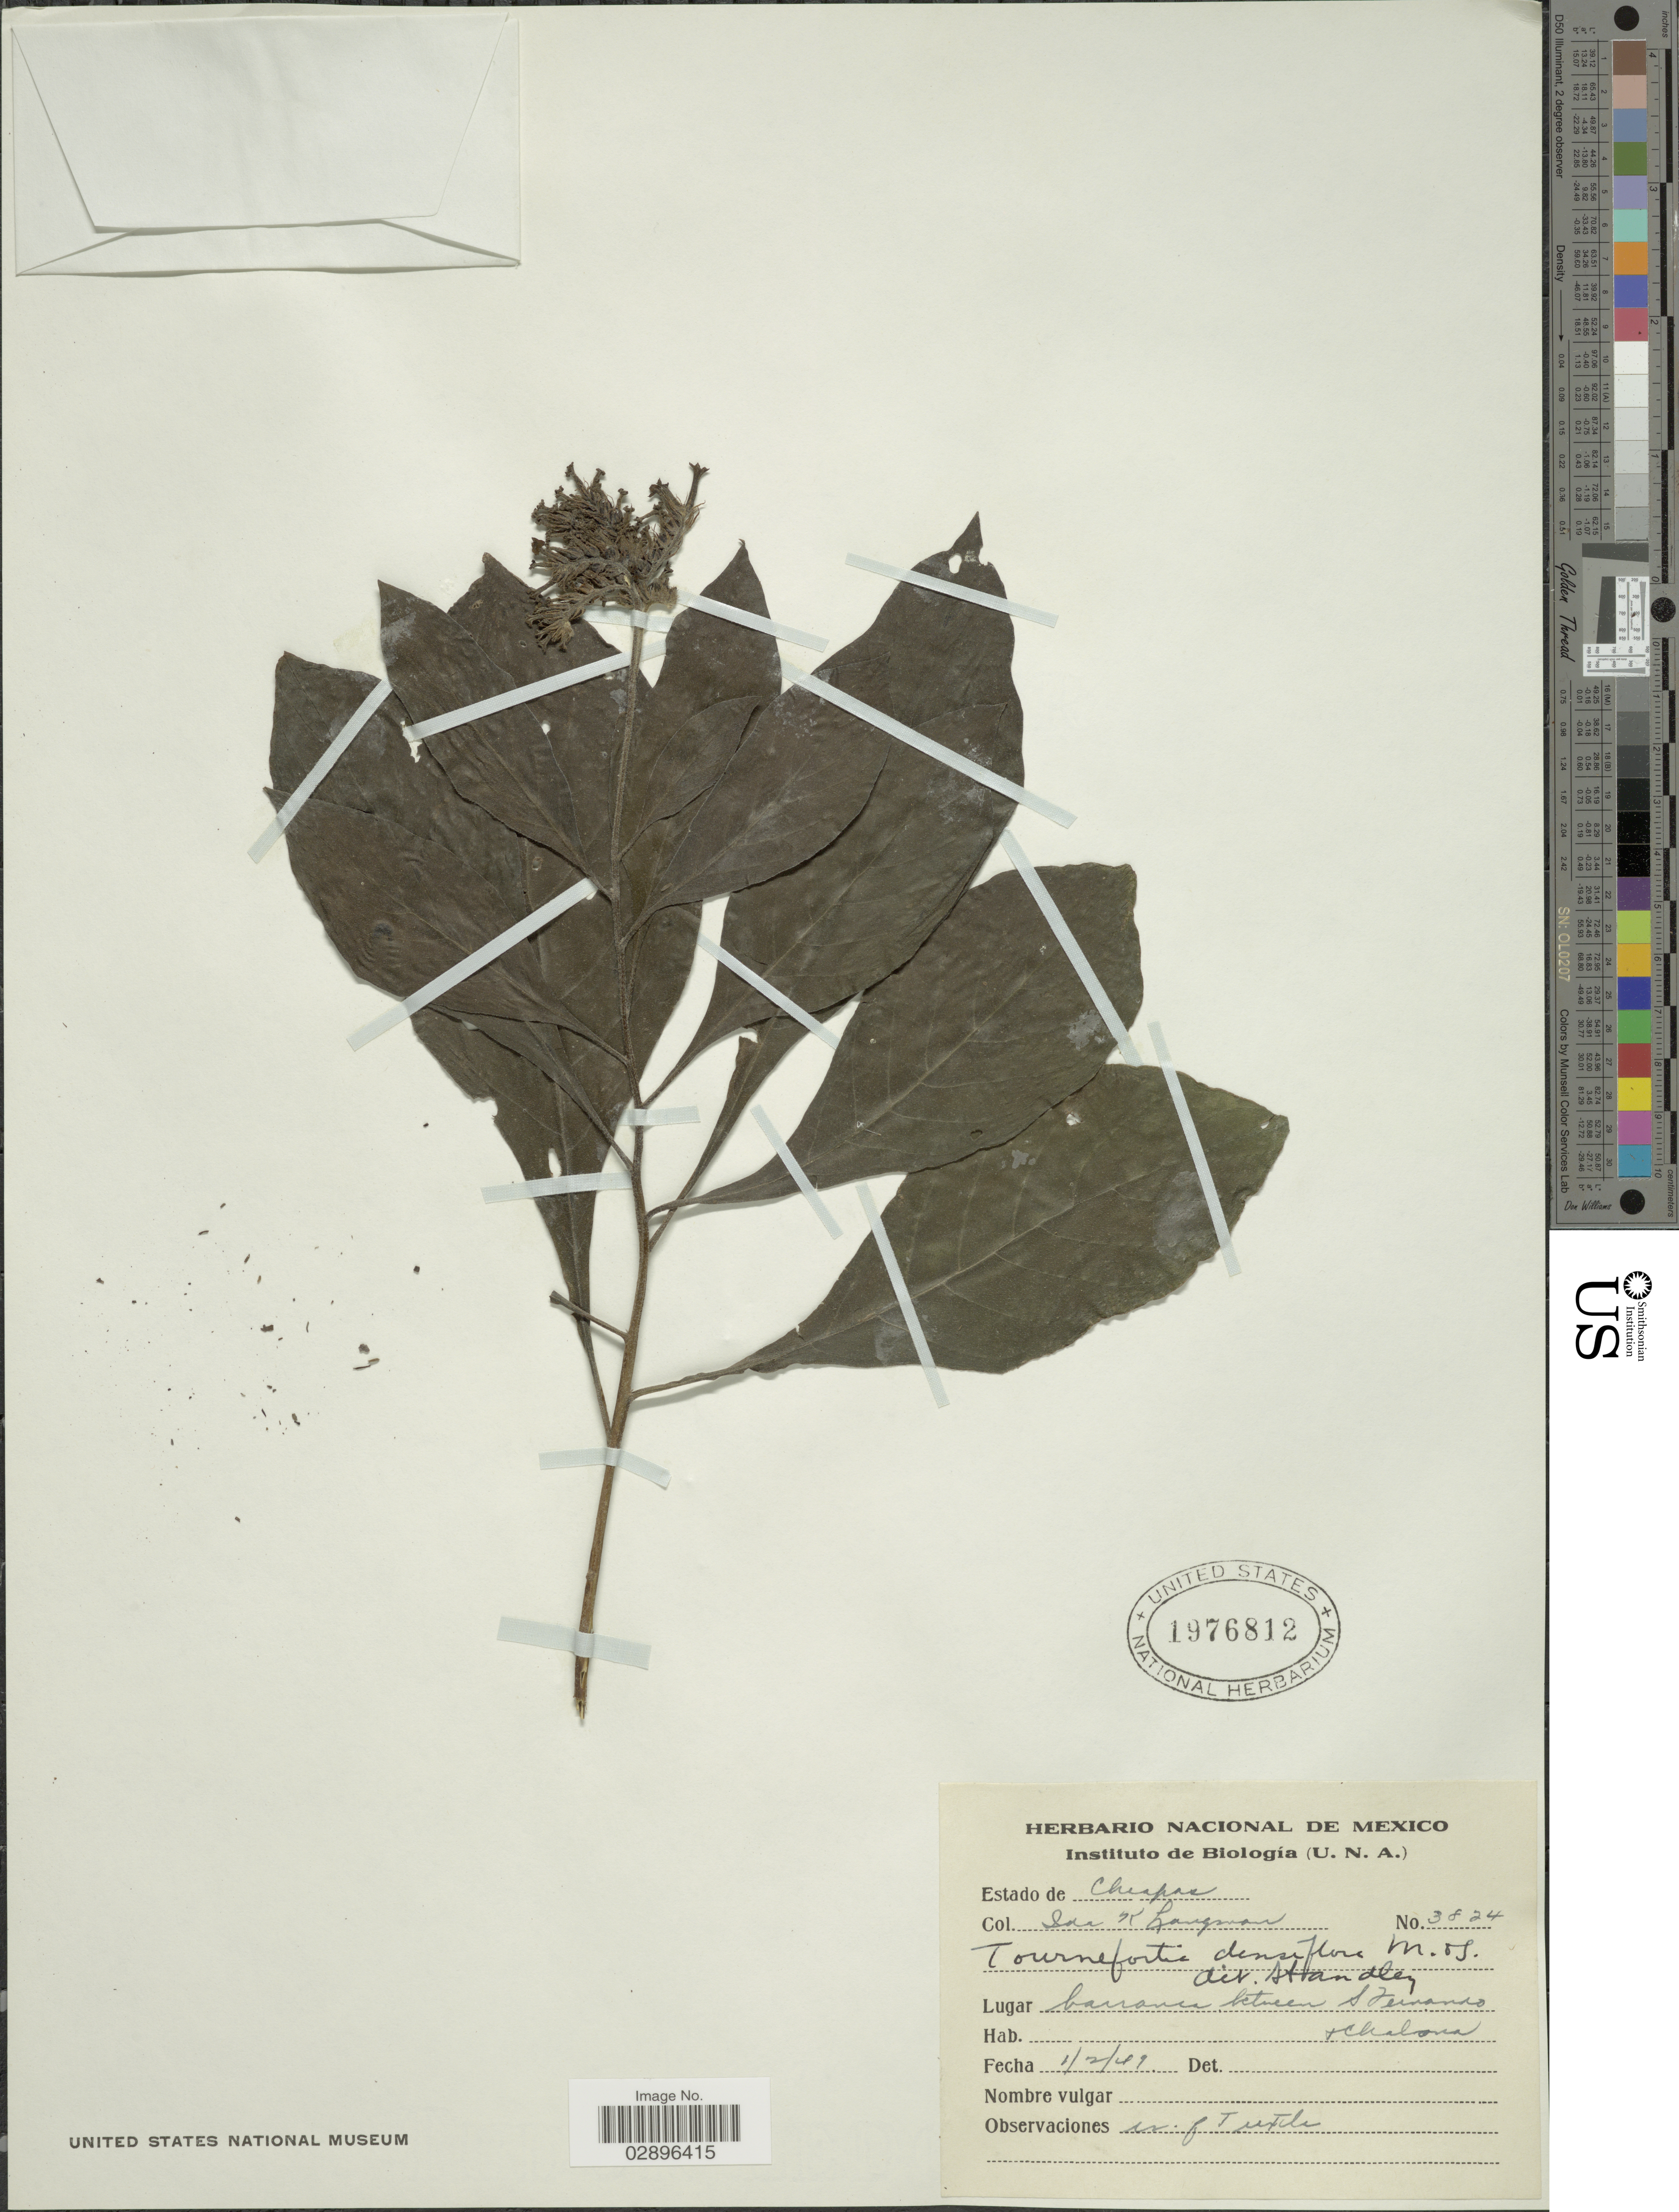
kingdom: Plantae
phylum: Tracheophyta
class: Magnoliopsida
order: Boraginales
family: Heliotropiaceae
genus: Tournefortia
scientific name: Tournefortia densiflora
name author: M. Martens & Galeotti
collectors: I. K. Langman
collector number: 3824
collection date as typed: Transcribed d/m/y: 1/2/49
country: Mexico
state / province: Chiapas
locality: Barranca between S. Fernando & Chalona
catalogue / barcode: US 1976812